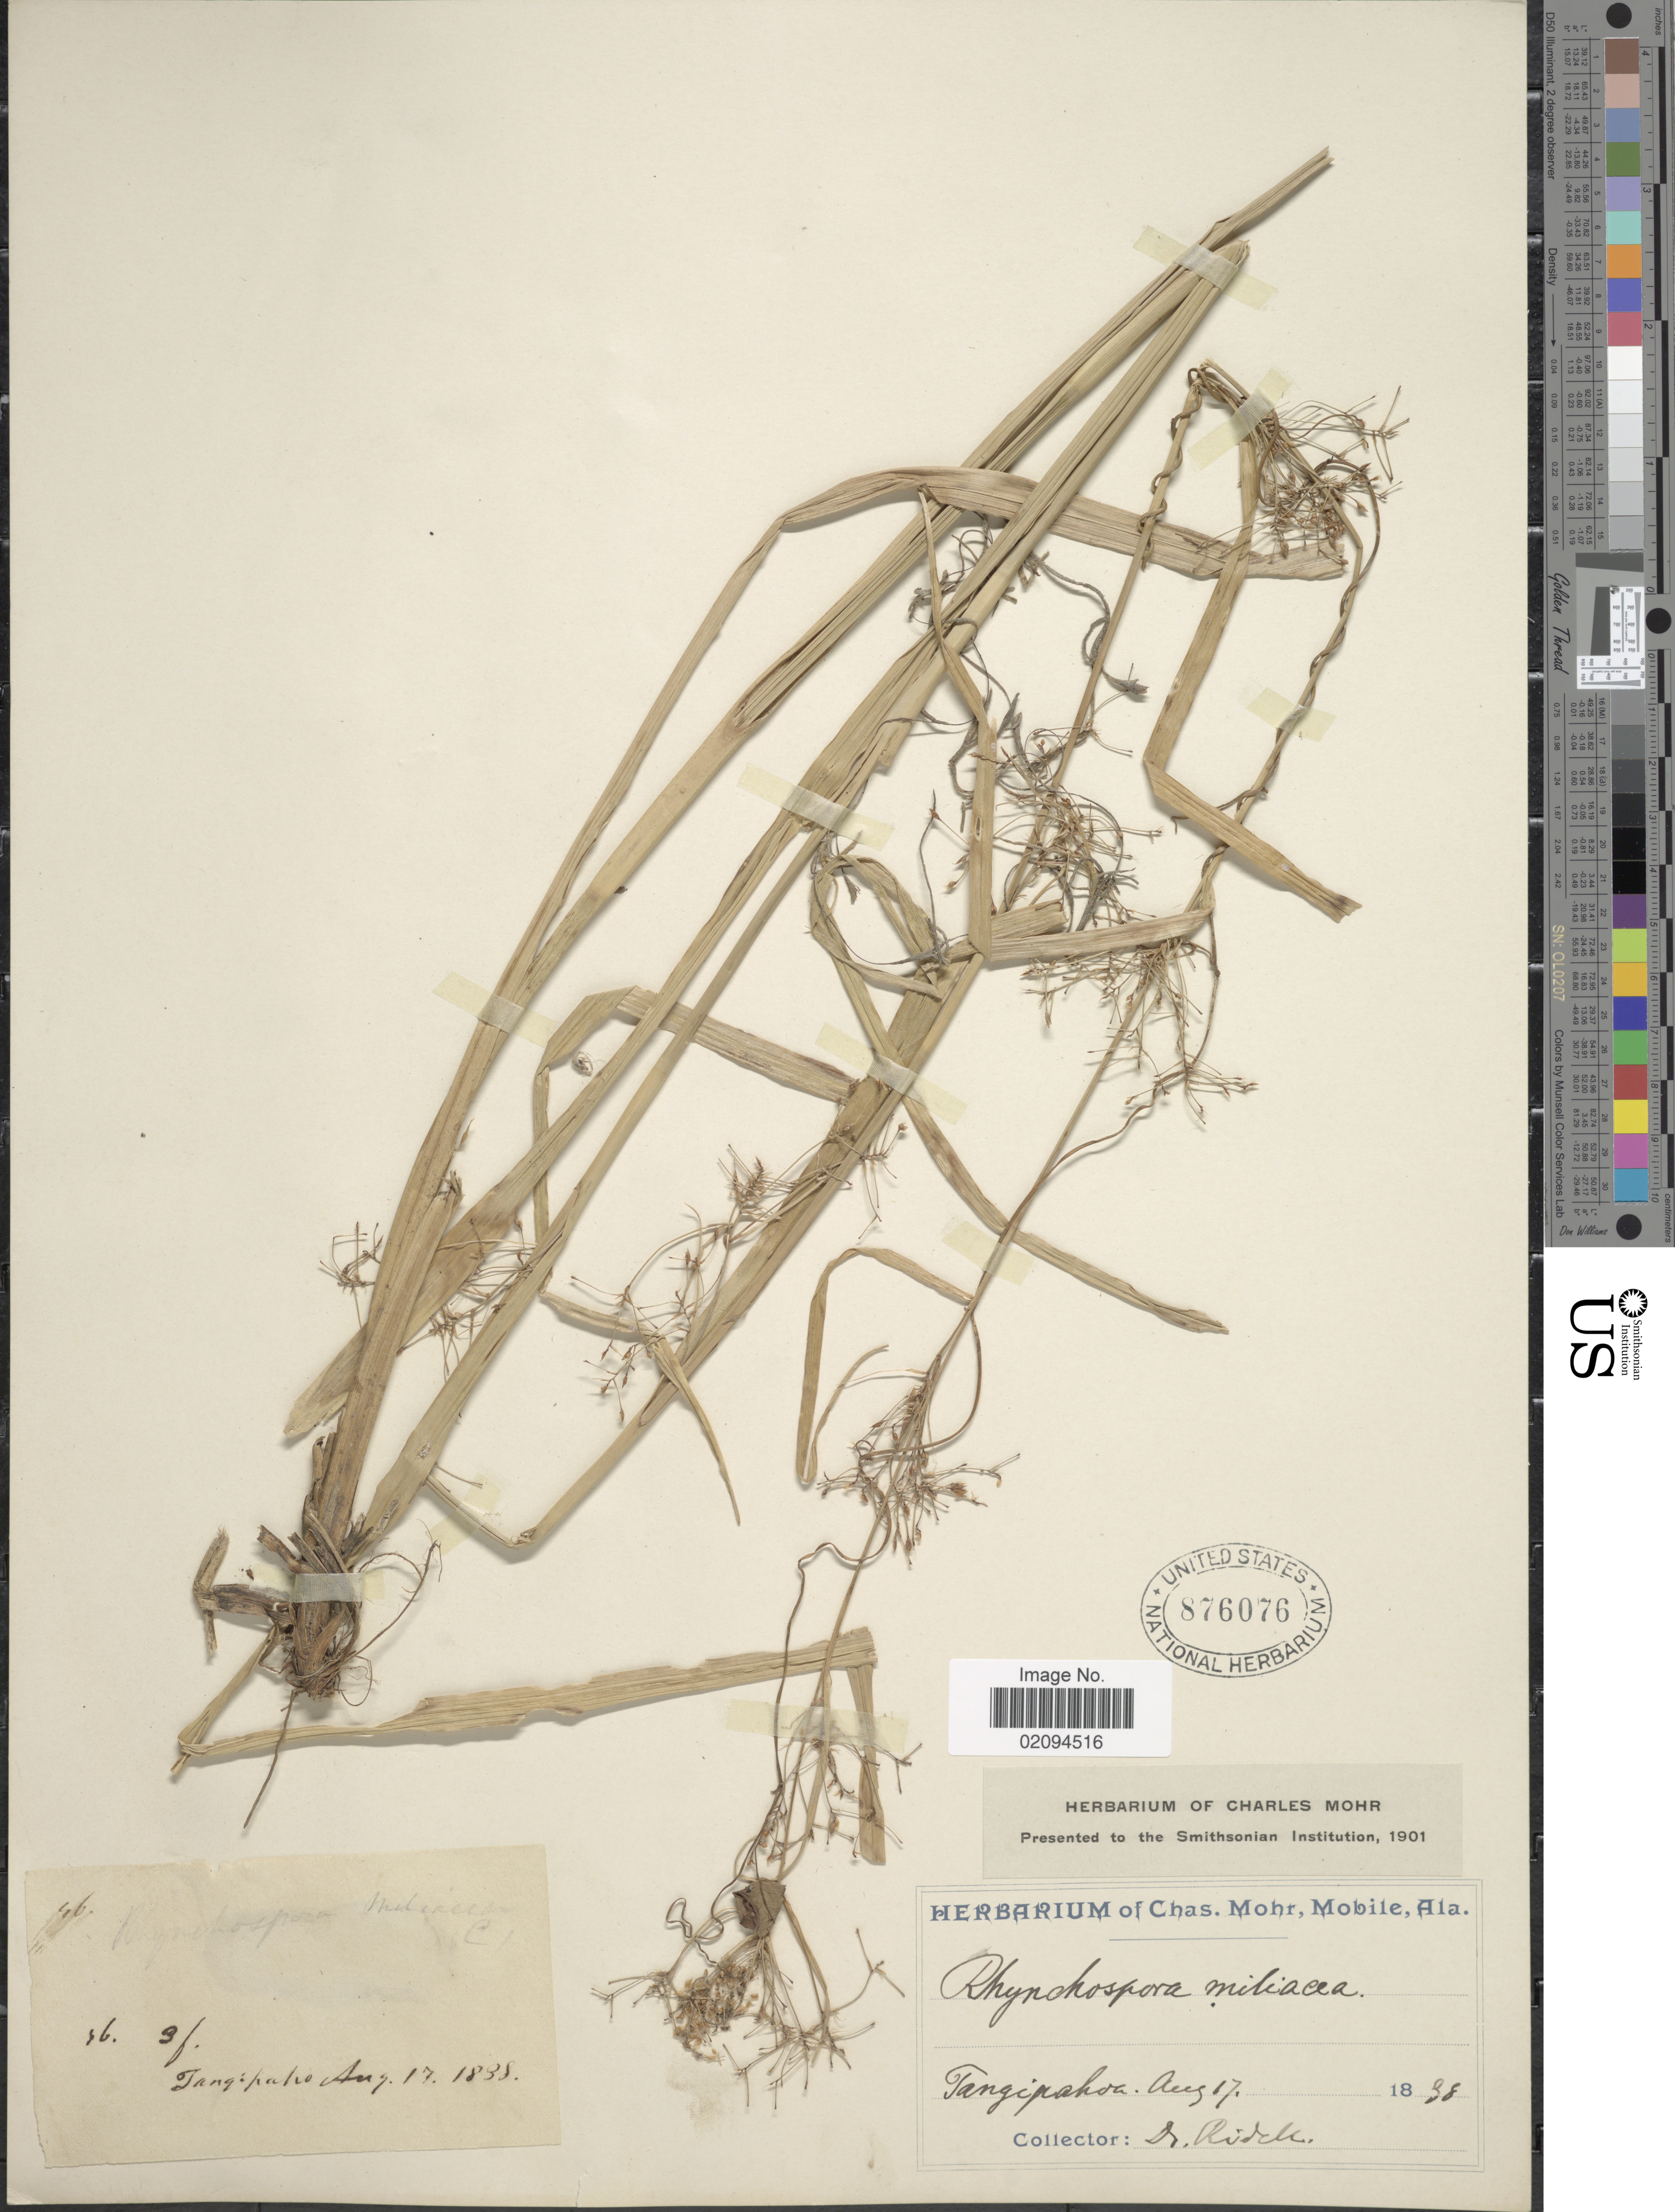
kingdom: Plantae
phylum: Tracheophyta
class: Liliopsida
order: Poales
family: Cyperaceae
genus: Rhynchospora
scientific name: Rhynchospora miliacea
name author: (Lam.) A. Gray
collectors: -. Ridele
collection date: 1838-08-17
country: United States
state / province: Louisiana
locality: Tangipahoa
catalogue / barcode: US 876076